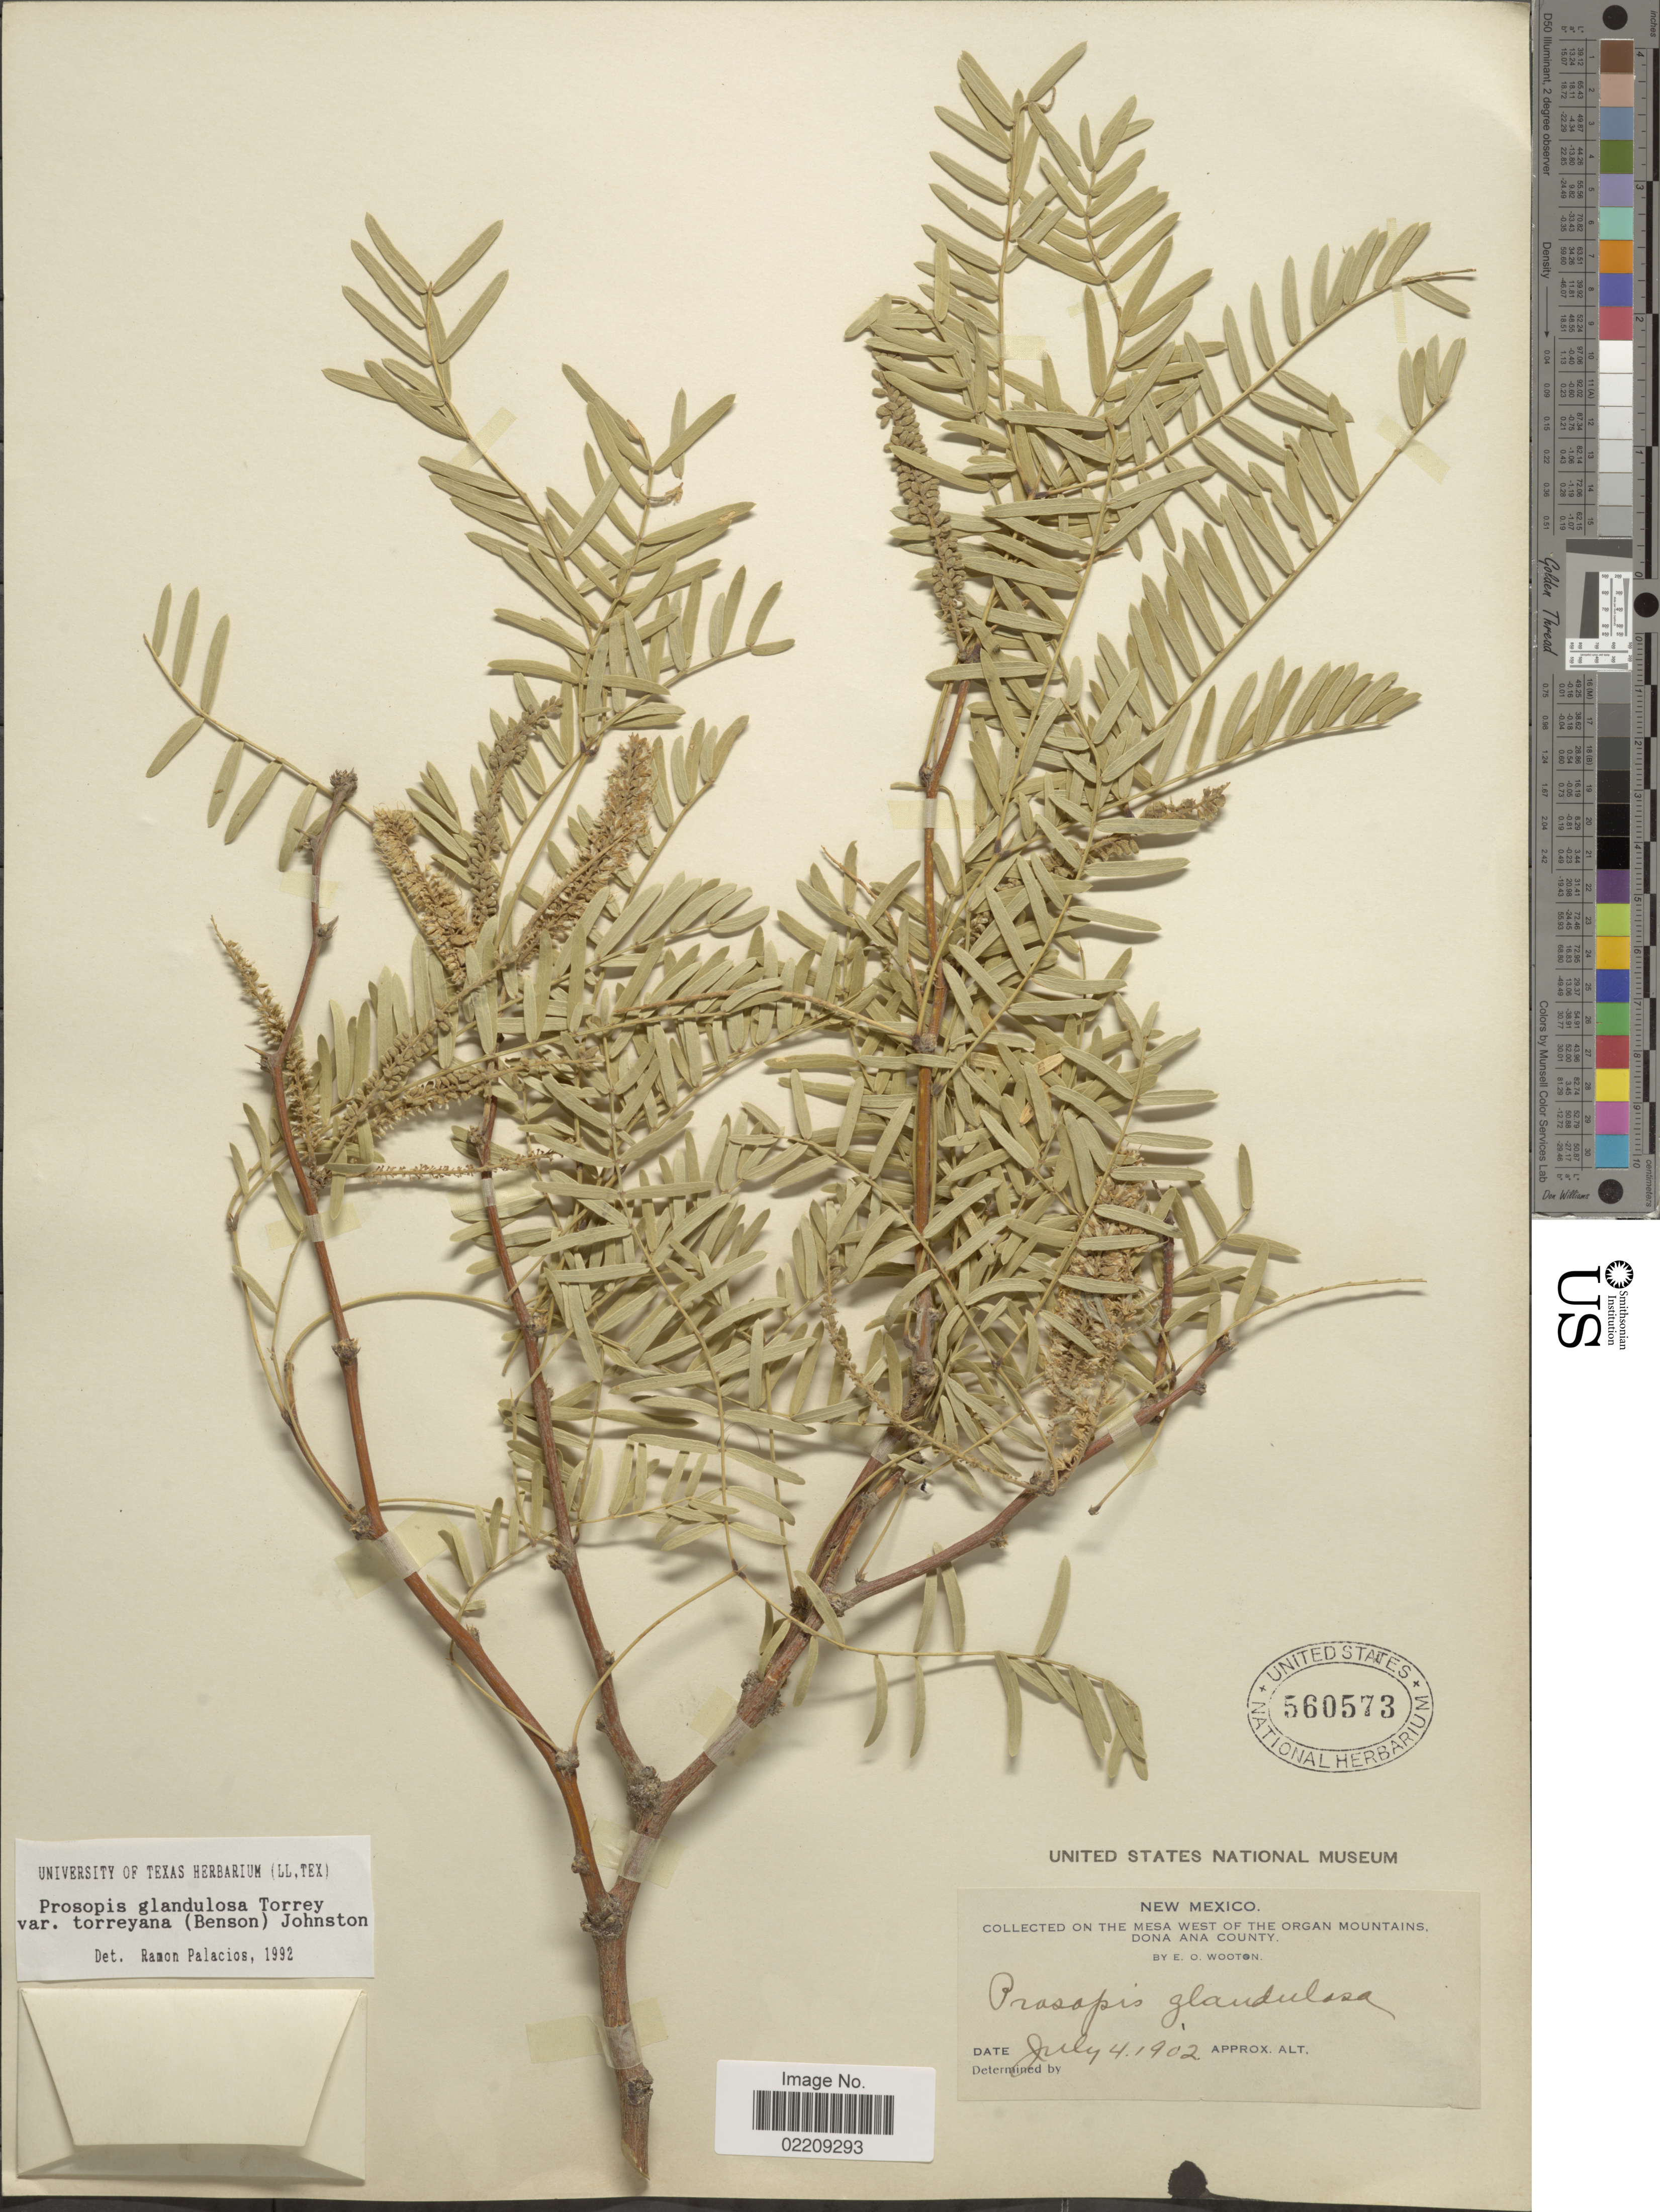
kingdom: Plantae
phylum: Tracheophyta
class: Magnoliopsida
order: Fabales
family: Fabaceae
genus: Neltuma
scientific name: Neltuma odorata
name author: (Torr. & Frém.) C. E. Hughes & G.P. Lewis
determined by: Strong, Mark T., (BOT), Smithsonian Institution - National Museum of Natural History (UNITED STATES)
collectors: E. O. Wooton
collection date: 1902-07-04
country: United States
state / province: New Mexico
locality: On the Mesa West of the Organ Mountains, Dona Ana County.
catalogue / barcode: US 560573